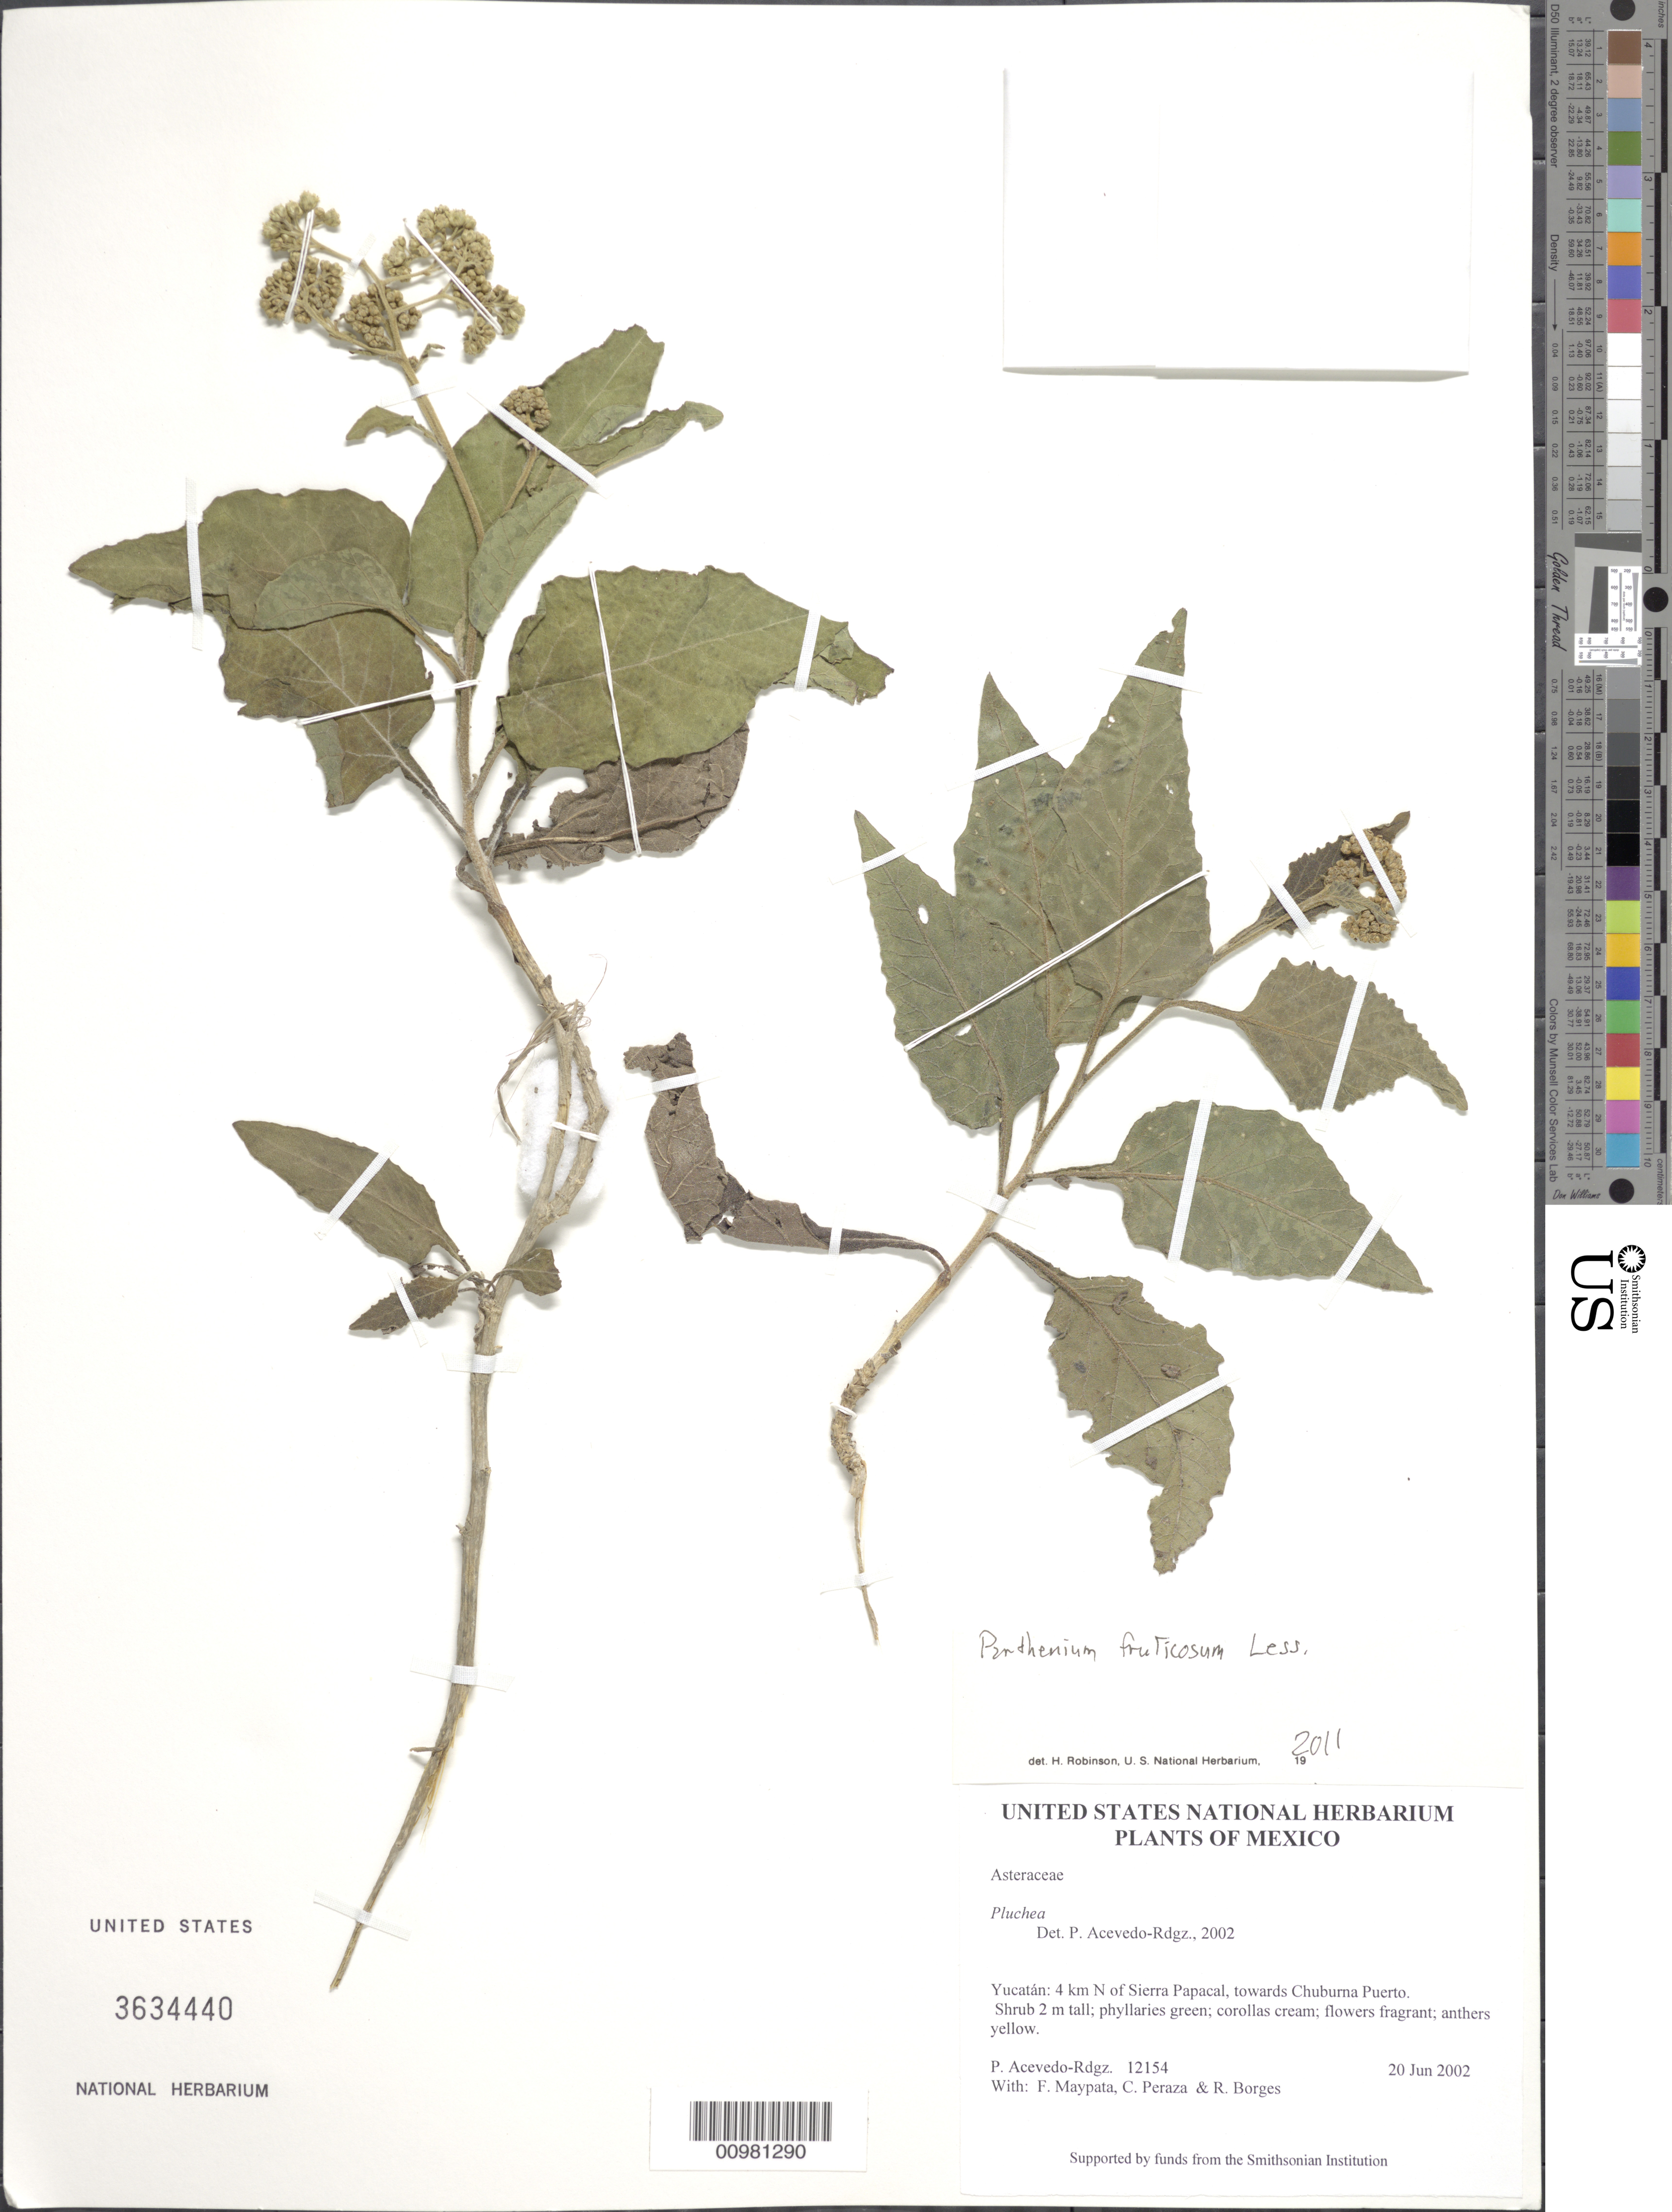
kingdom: Plantae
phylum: Tracheophyta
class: Magnoliopsida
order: Asterales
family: Asteraceae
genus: Parthenium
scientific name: Parthenium fruticosum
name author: Less.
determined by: Robinson, Harold E., (US)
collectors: P. Acevedo-Rodr., F. Maypata, C. Peraza & R. Borges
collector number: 12154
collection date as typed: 20 Jun 2002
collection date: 2002-06-20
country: Mexico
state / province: Yucatán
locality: Yucatán: 4 km N of Sierra Papacal, towards Chuburna Puerto.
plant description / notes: US, NY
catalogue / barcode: US 3634440